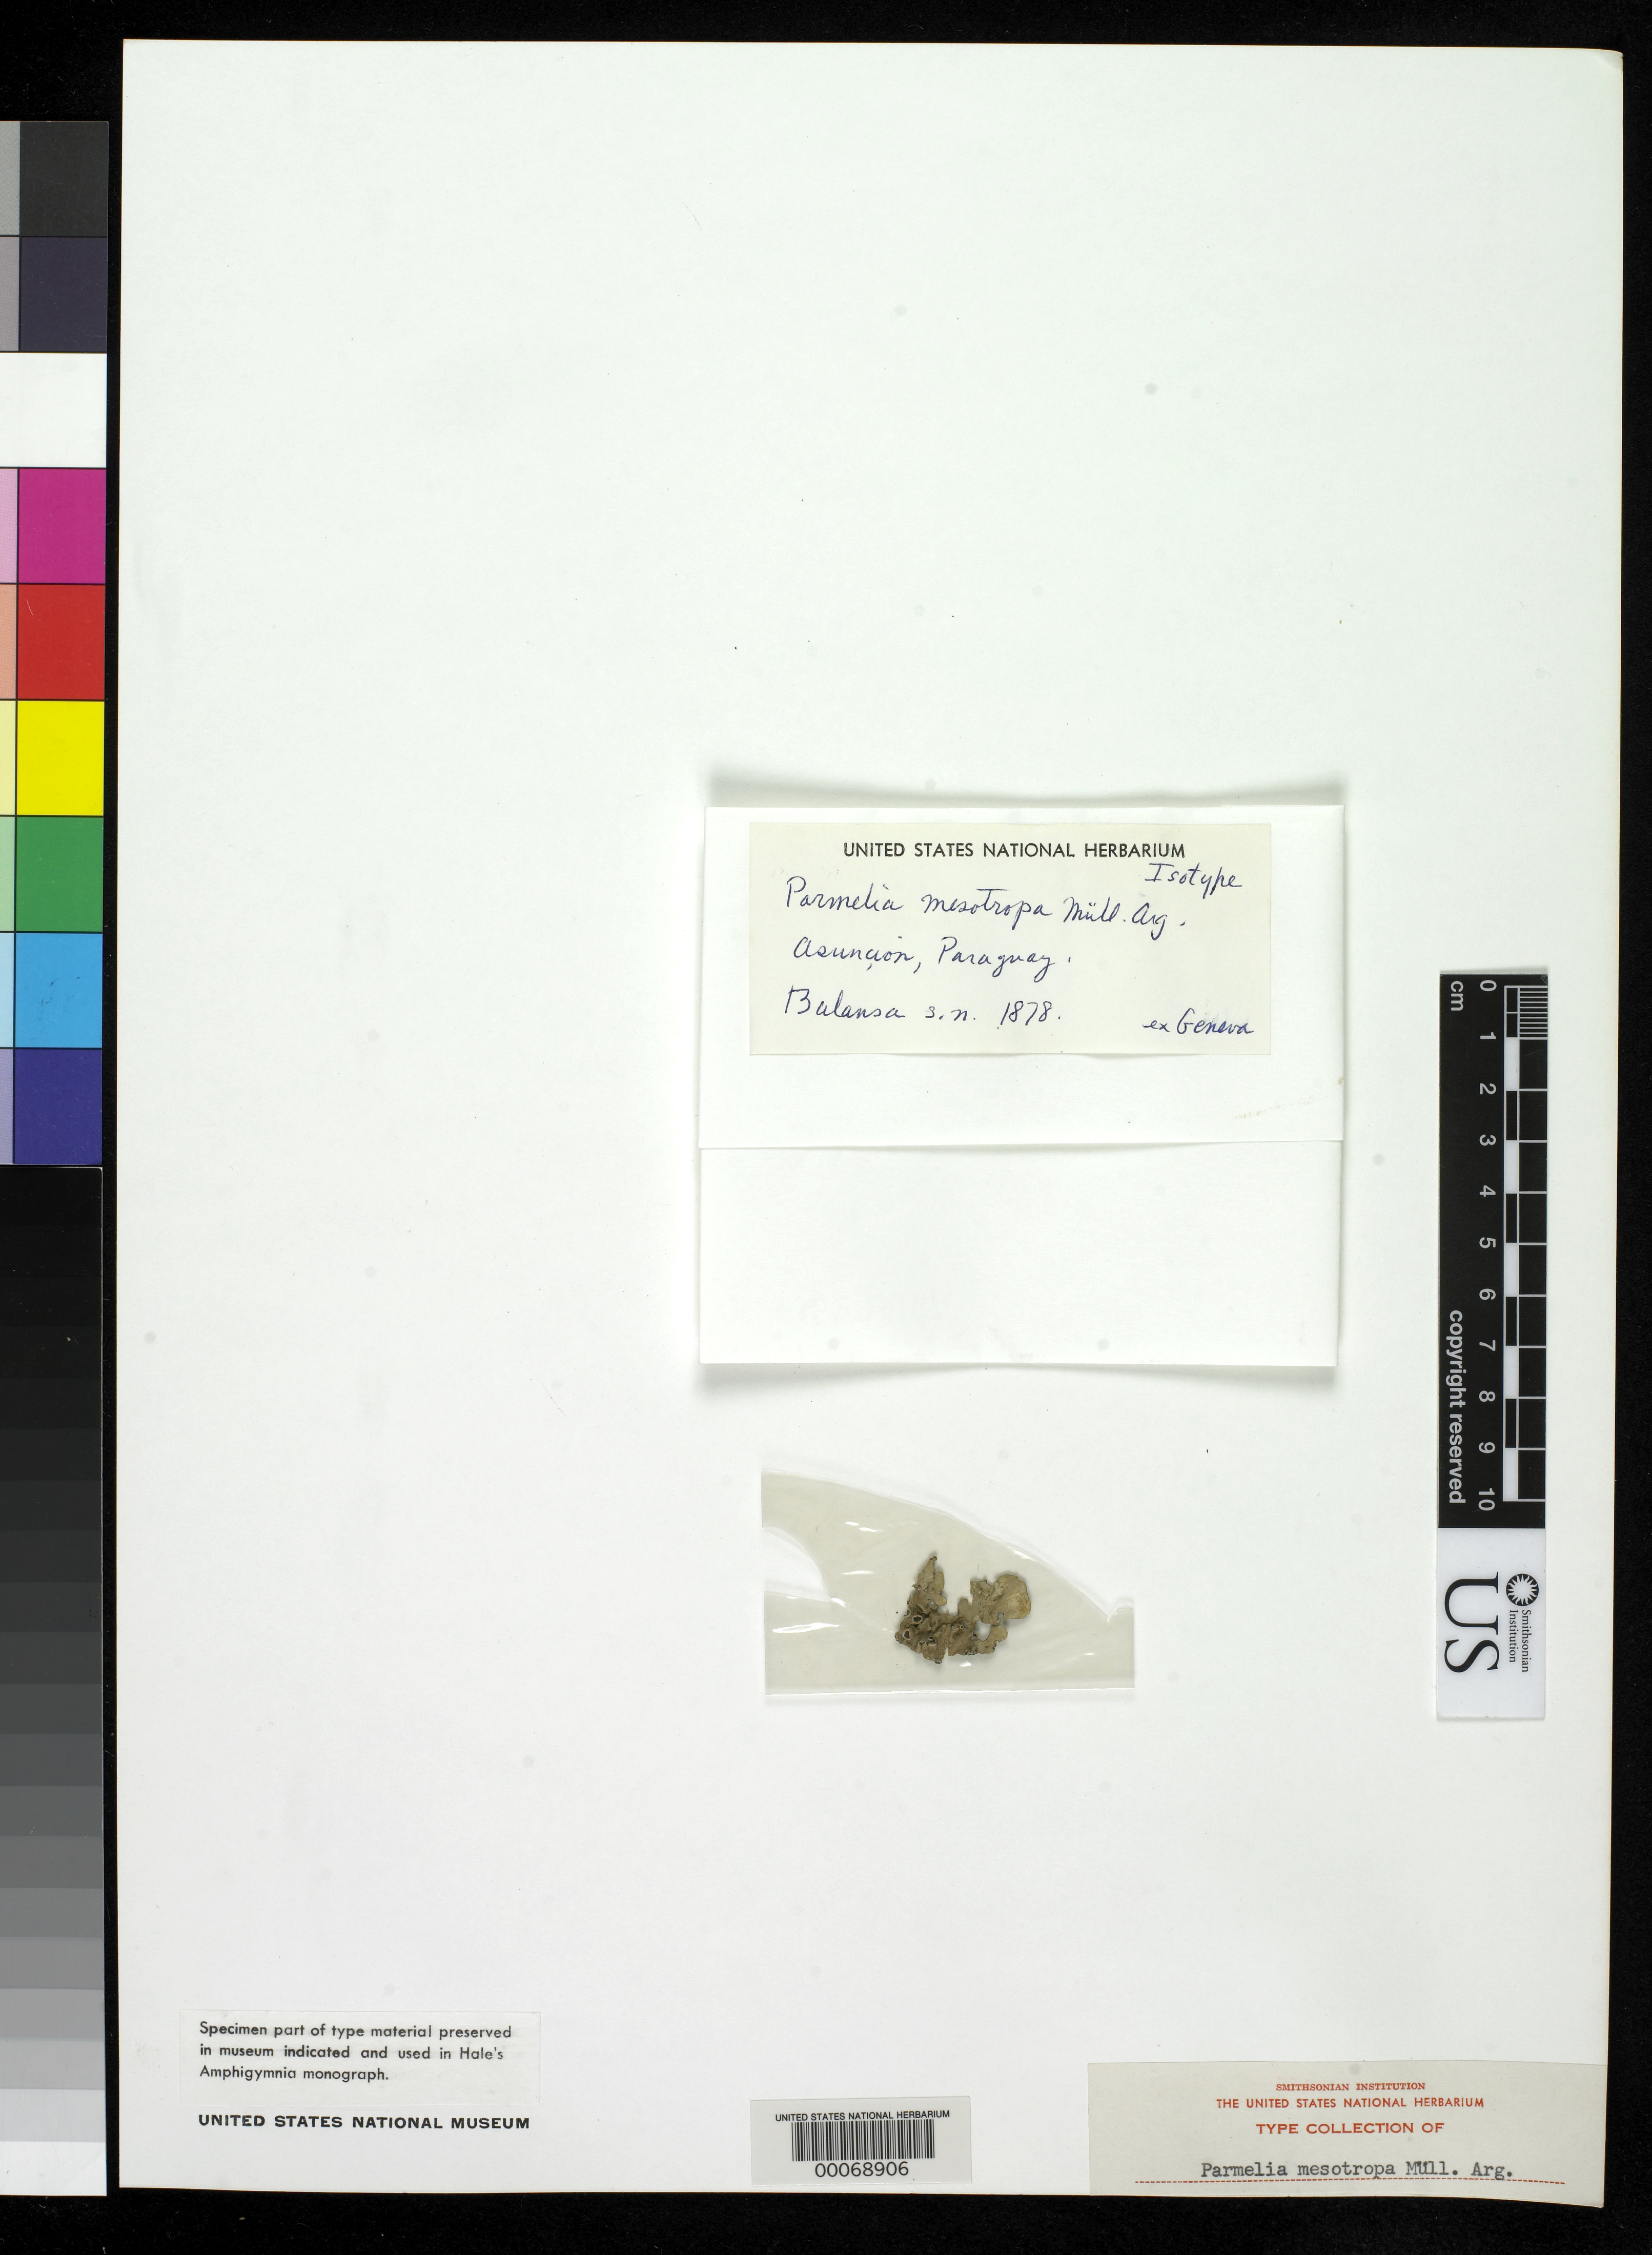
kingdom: Fungi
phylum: Ascomycota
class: Lecanoromycetes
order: Lecanorales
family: Parmeliaceae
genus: Parmelia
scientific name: Parmelia mesotropa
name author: Müll. Arg.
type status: Isotype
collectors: B. Balansa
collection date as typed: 1878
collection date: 1878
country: Paraguay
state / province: Alto Paraná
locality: Asuncion.